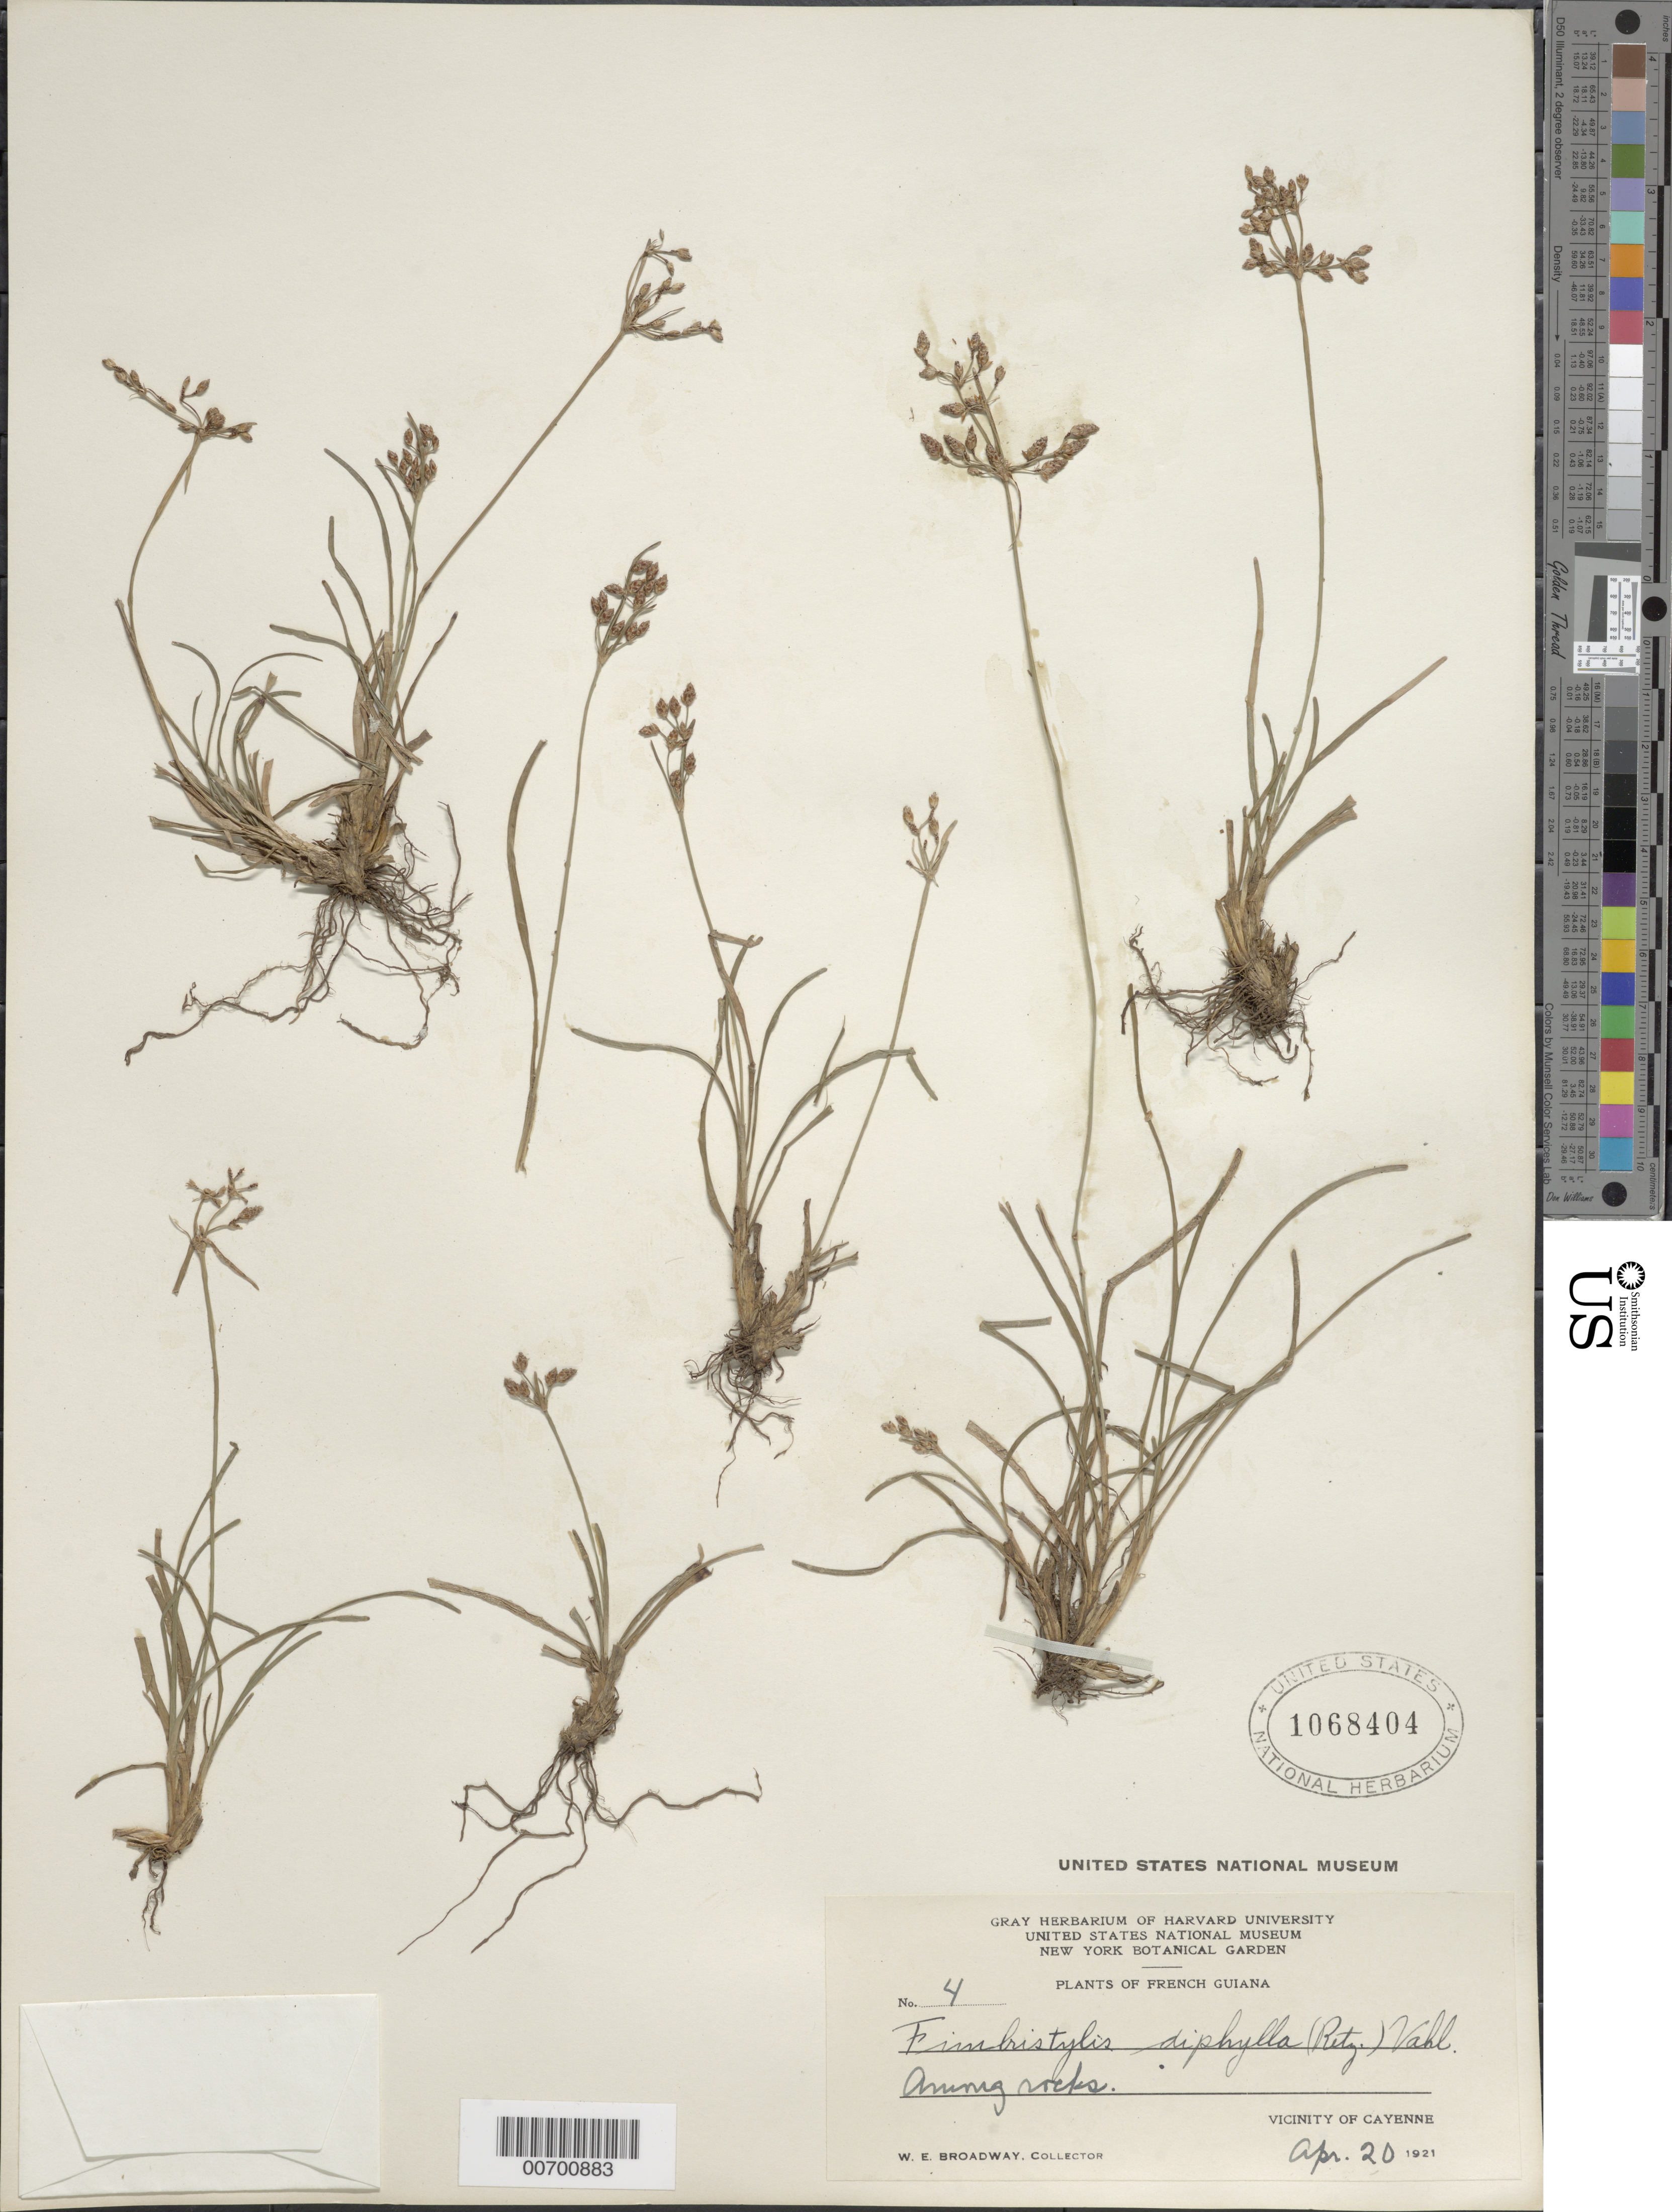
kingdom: Plantae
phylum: Tracheophyta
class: Liliopsida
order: Poales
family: Cyperaceae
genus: Fimbristylis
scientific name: Fimbristylis dichotoma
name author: (L.) Vahl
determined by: Strong, Mark T., (BOT), Smithsonian Institution - National Museum of Natural History (UNITED STATES)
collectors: W. E. Broadway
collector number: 4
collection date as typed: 20-Apr-20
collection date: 1920-04-20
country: French Guiana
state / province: Cayenne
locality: Cayenne, vic.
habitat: Among rocks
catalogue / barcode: US 1068404